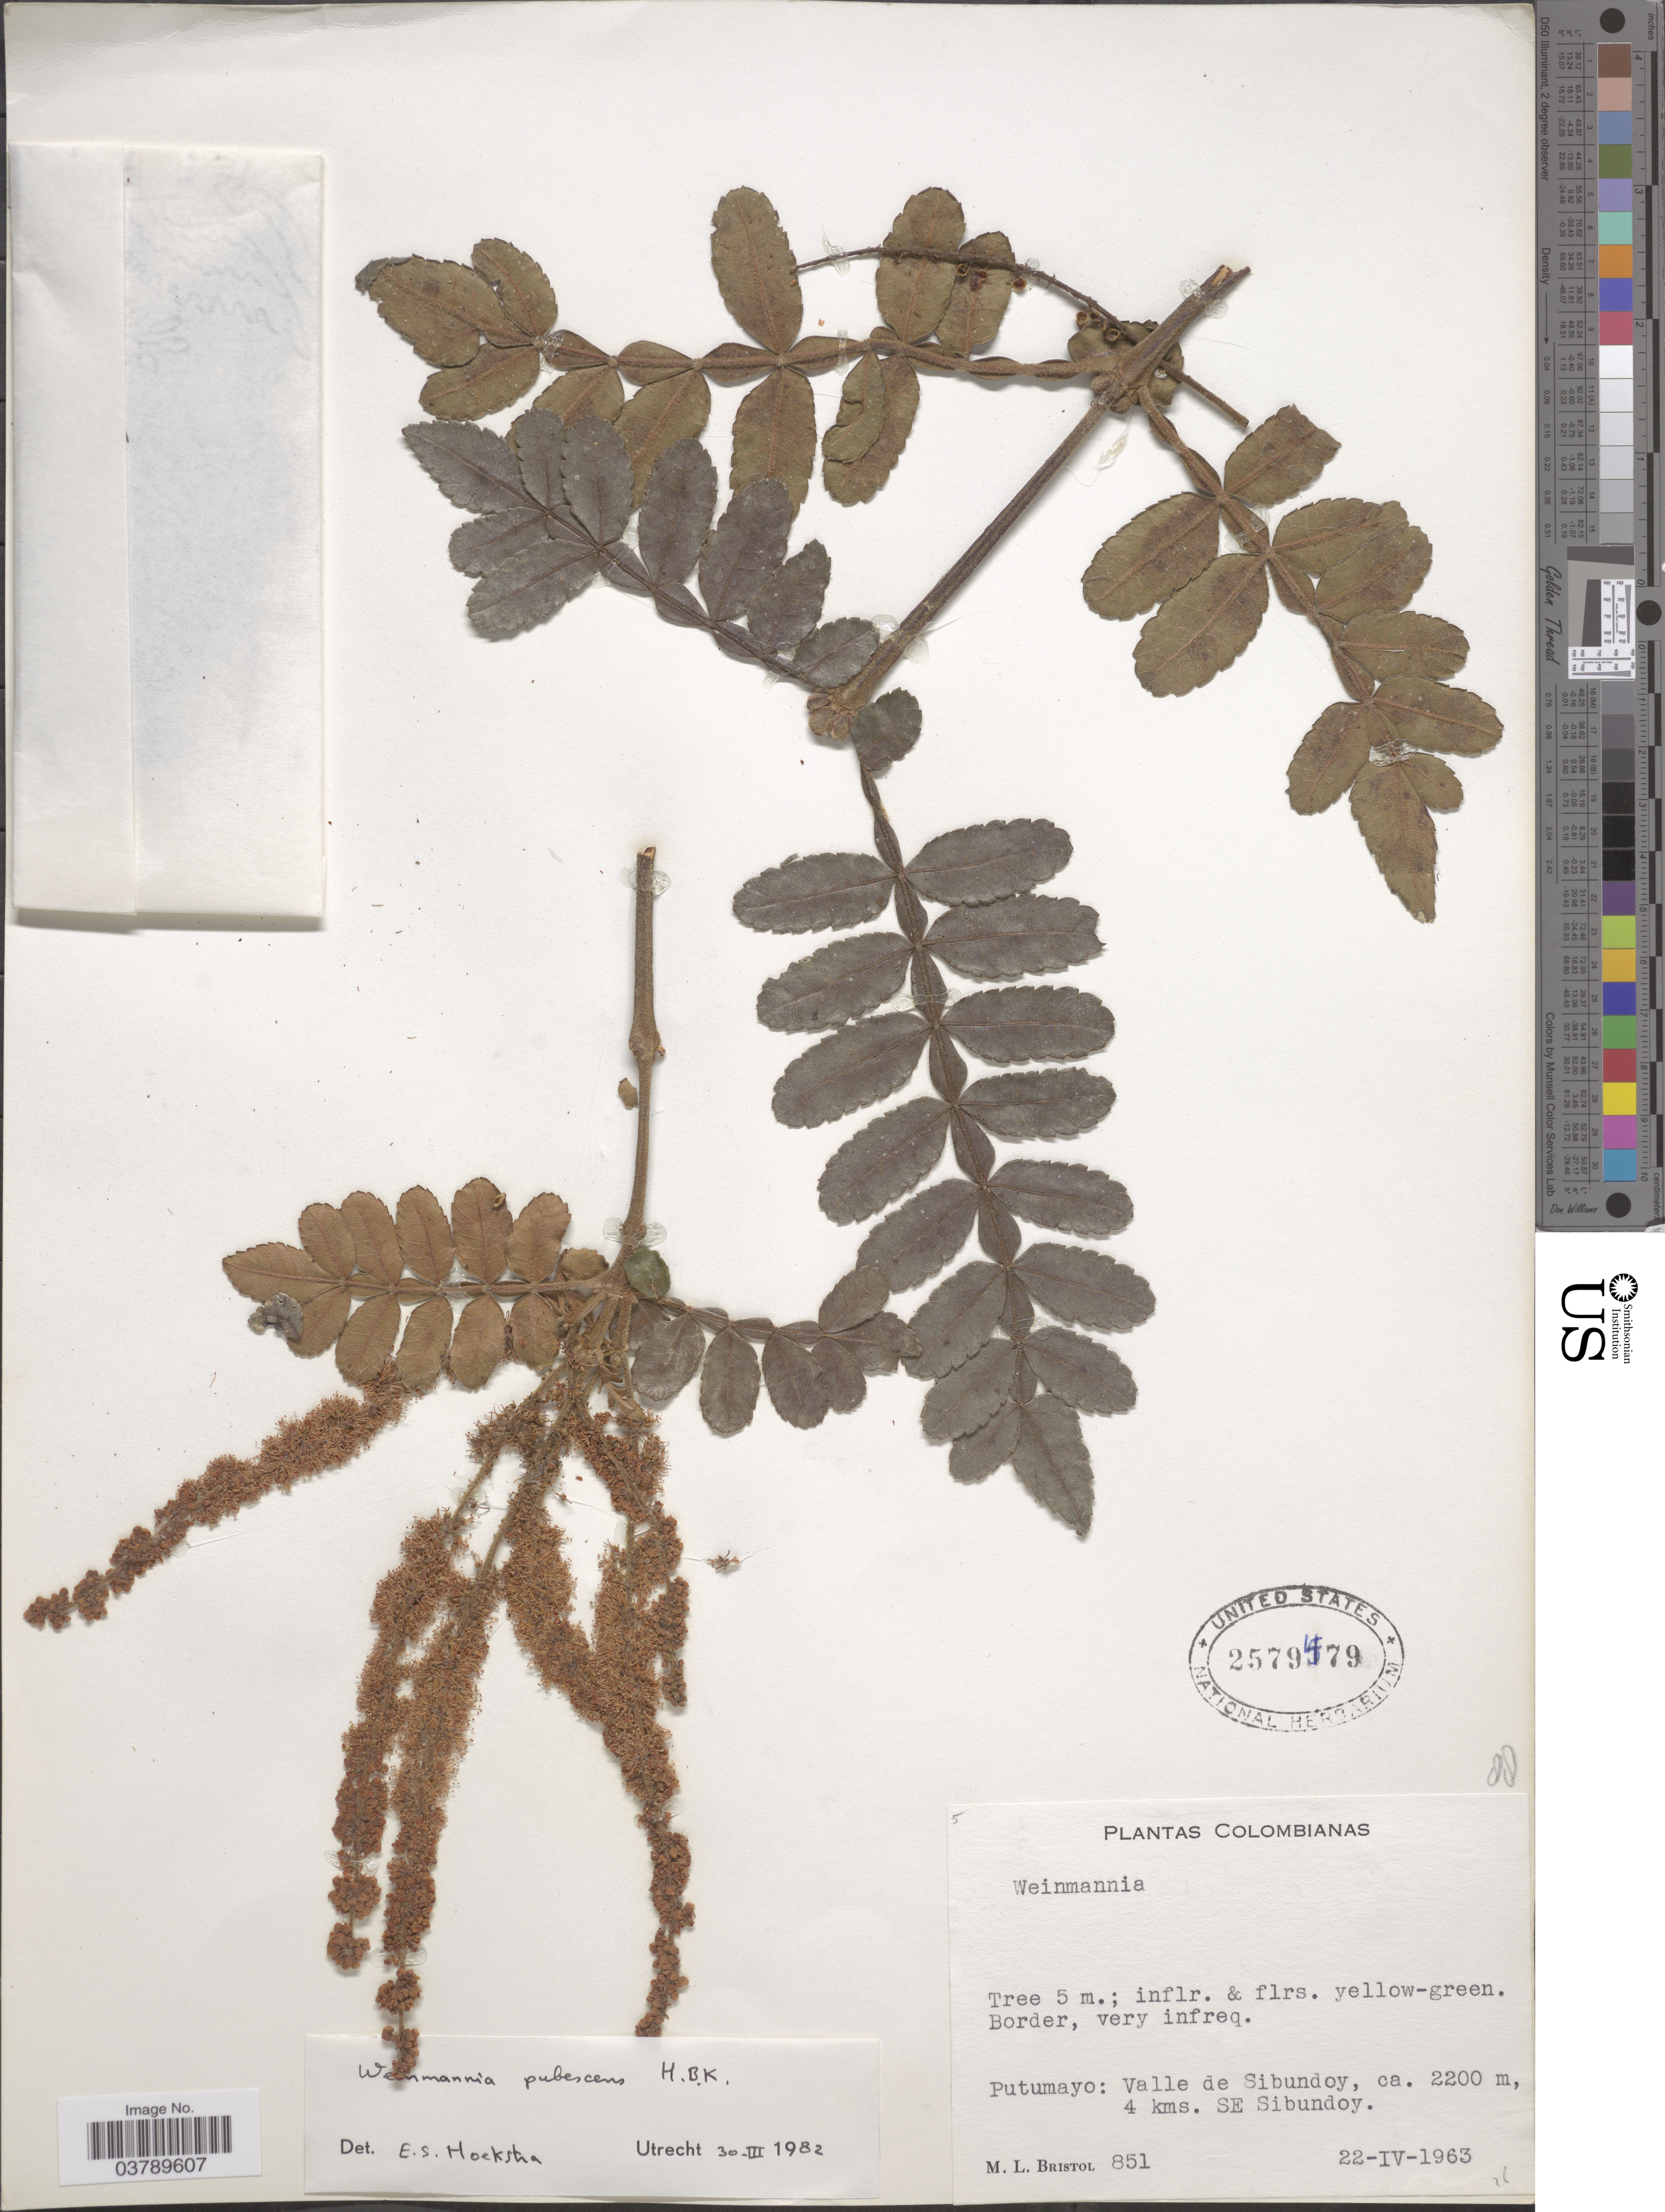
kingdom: Plantae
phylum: Tracheophyta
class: Magnoliopsida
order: Oxalidales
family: Cunoniaceae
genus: Weinmannia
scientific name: Weinmannia pubescens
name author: Kunth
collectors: M. L. Bristol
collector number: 851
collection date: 1963-04-22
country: Colombia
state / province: Putumayo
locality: Valle de Sibundoy, 4 kms. SE Sibundoy.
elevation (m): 2200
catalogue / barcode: US 2579479